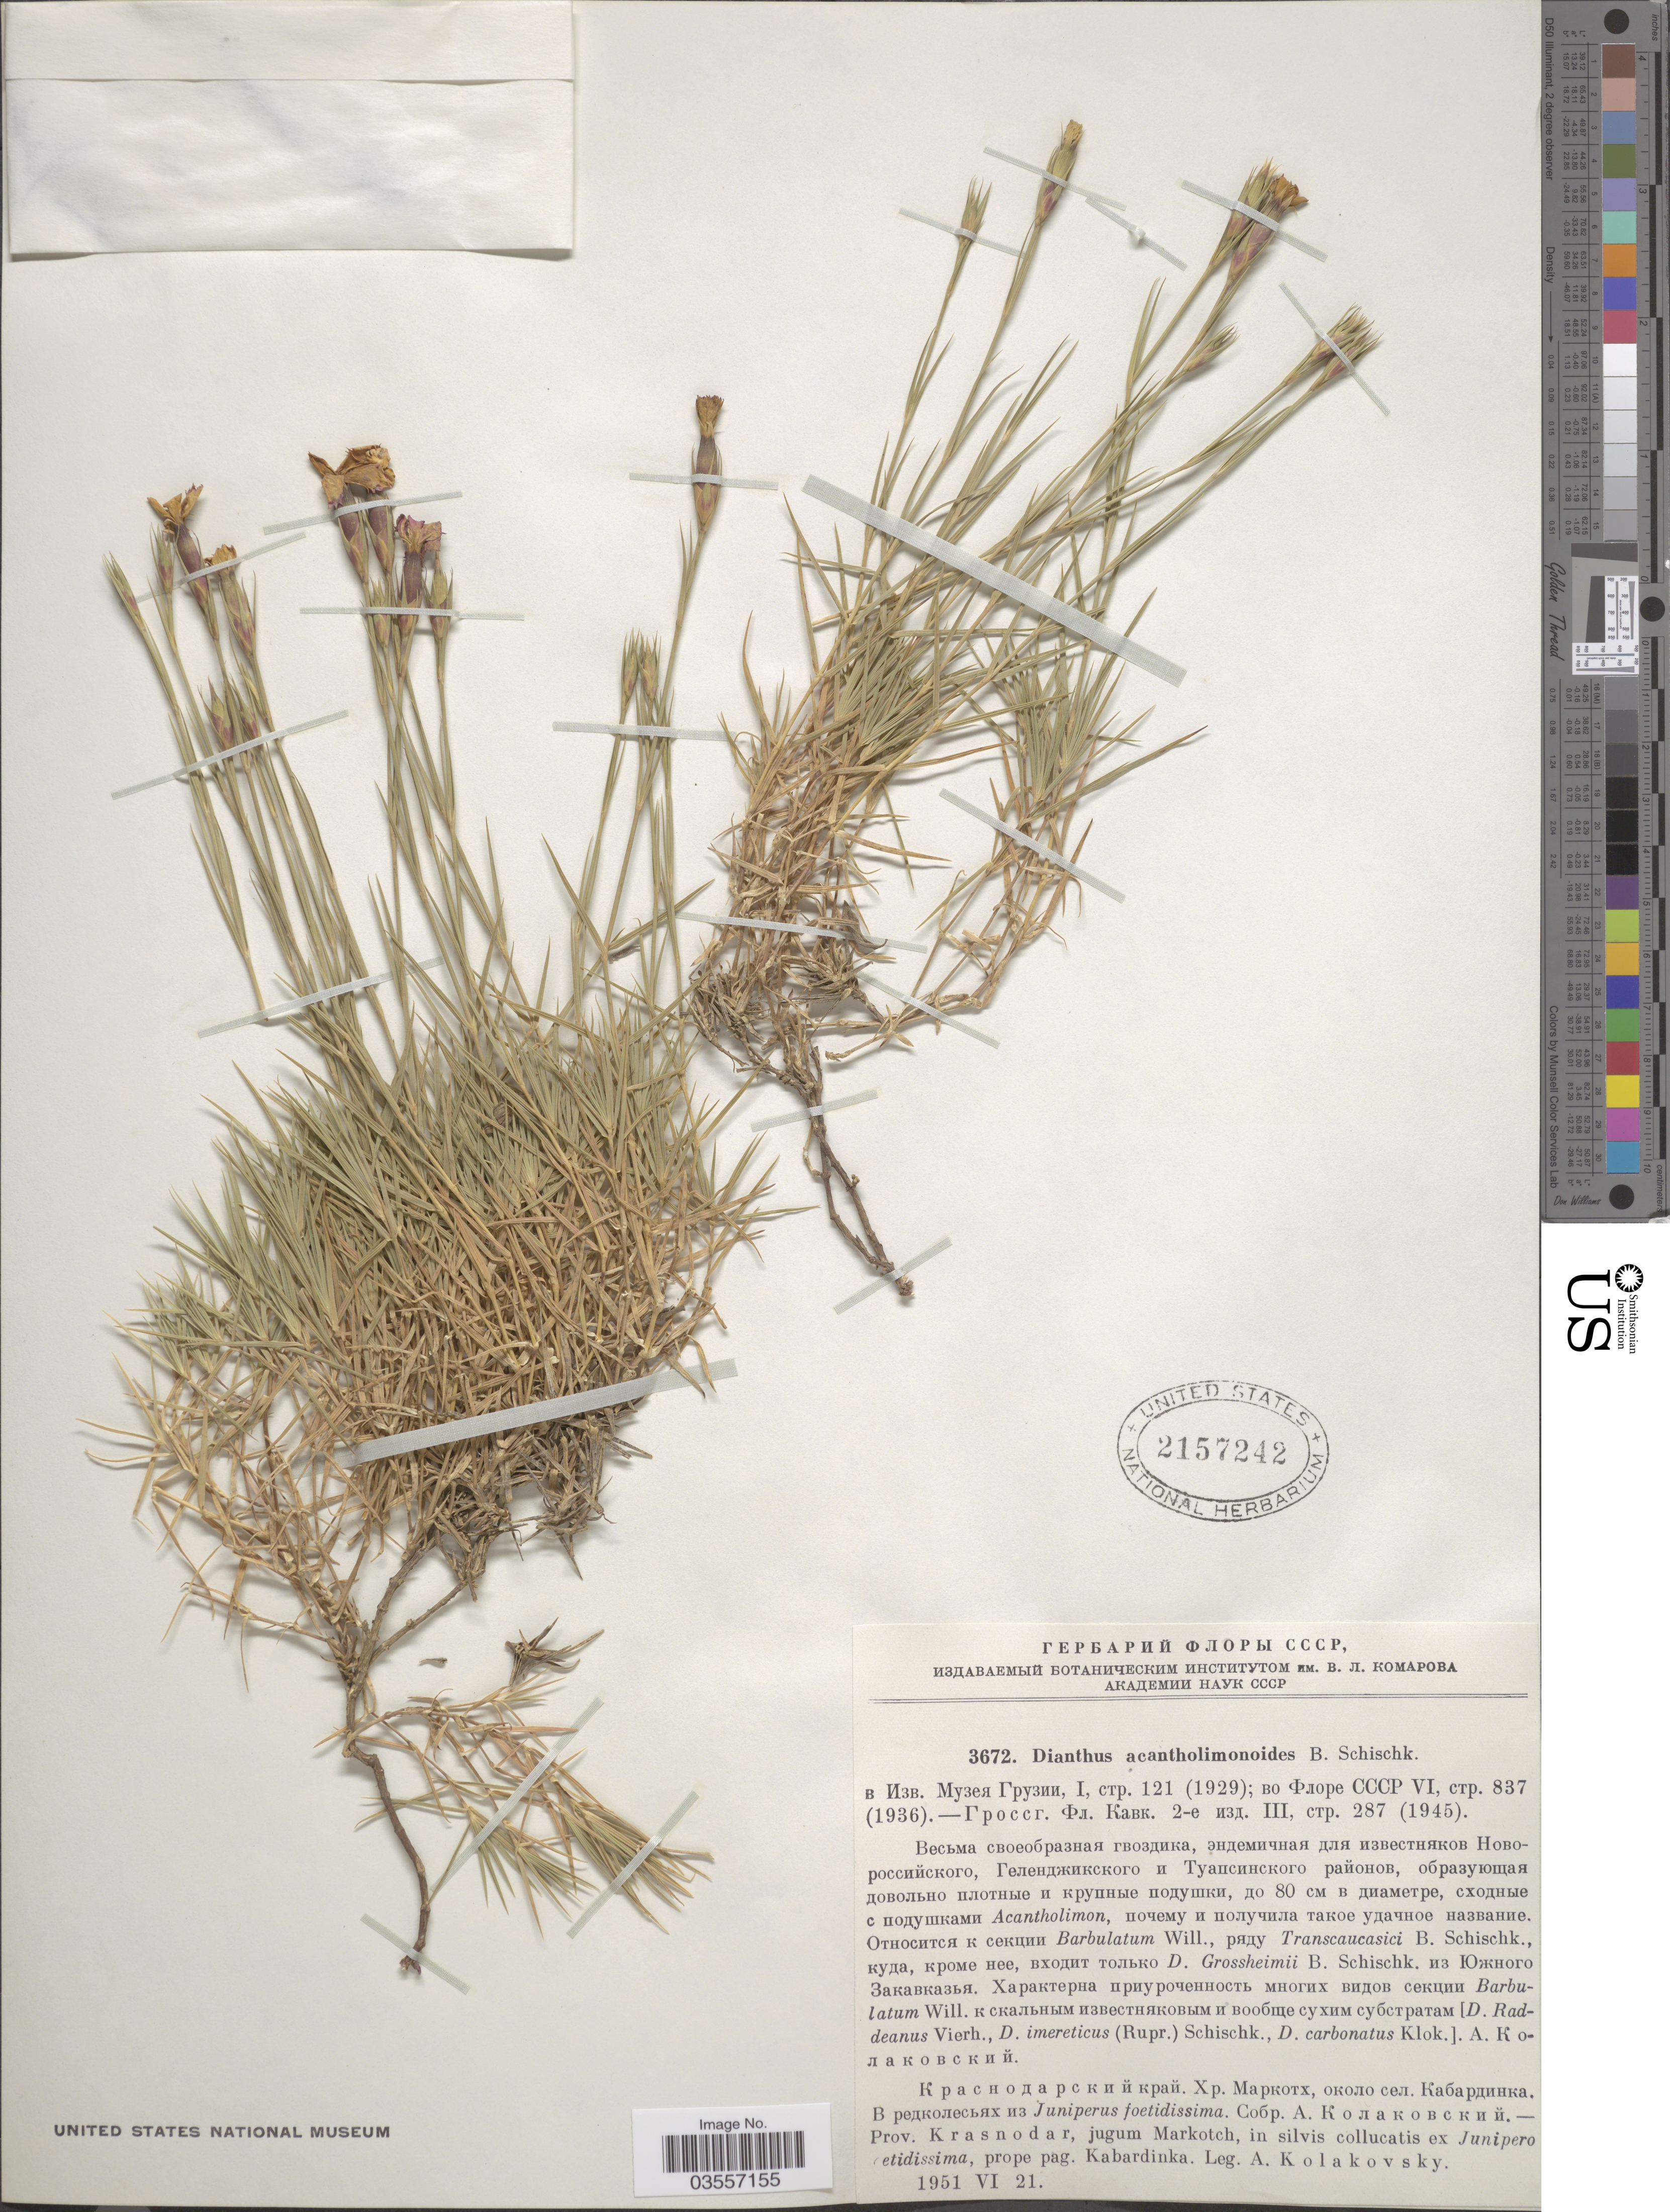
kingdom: Plantae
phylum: Tracheophyta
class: Magnoliopsida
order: Caryophyllales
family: Caryophyllaceae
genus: Dianthus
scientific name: Dianthus acantholimonoides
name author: Schischk.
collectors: A. Kolakovsky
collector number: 3672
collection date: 1951-06-21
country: Russian Federation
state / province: Krasnodar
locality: Jugum Markotch, in silvis collucatis ex Junipero etidissima, prope pag. Kabardinka.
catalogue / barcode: US 2157242